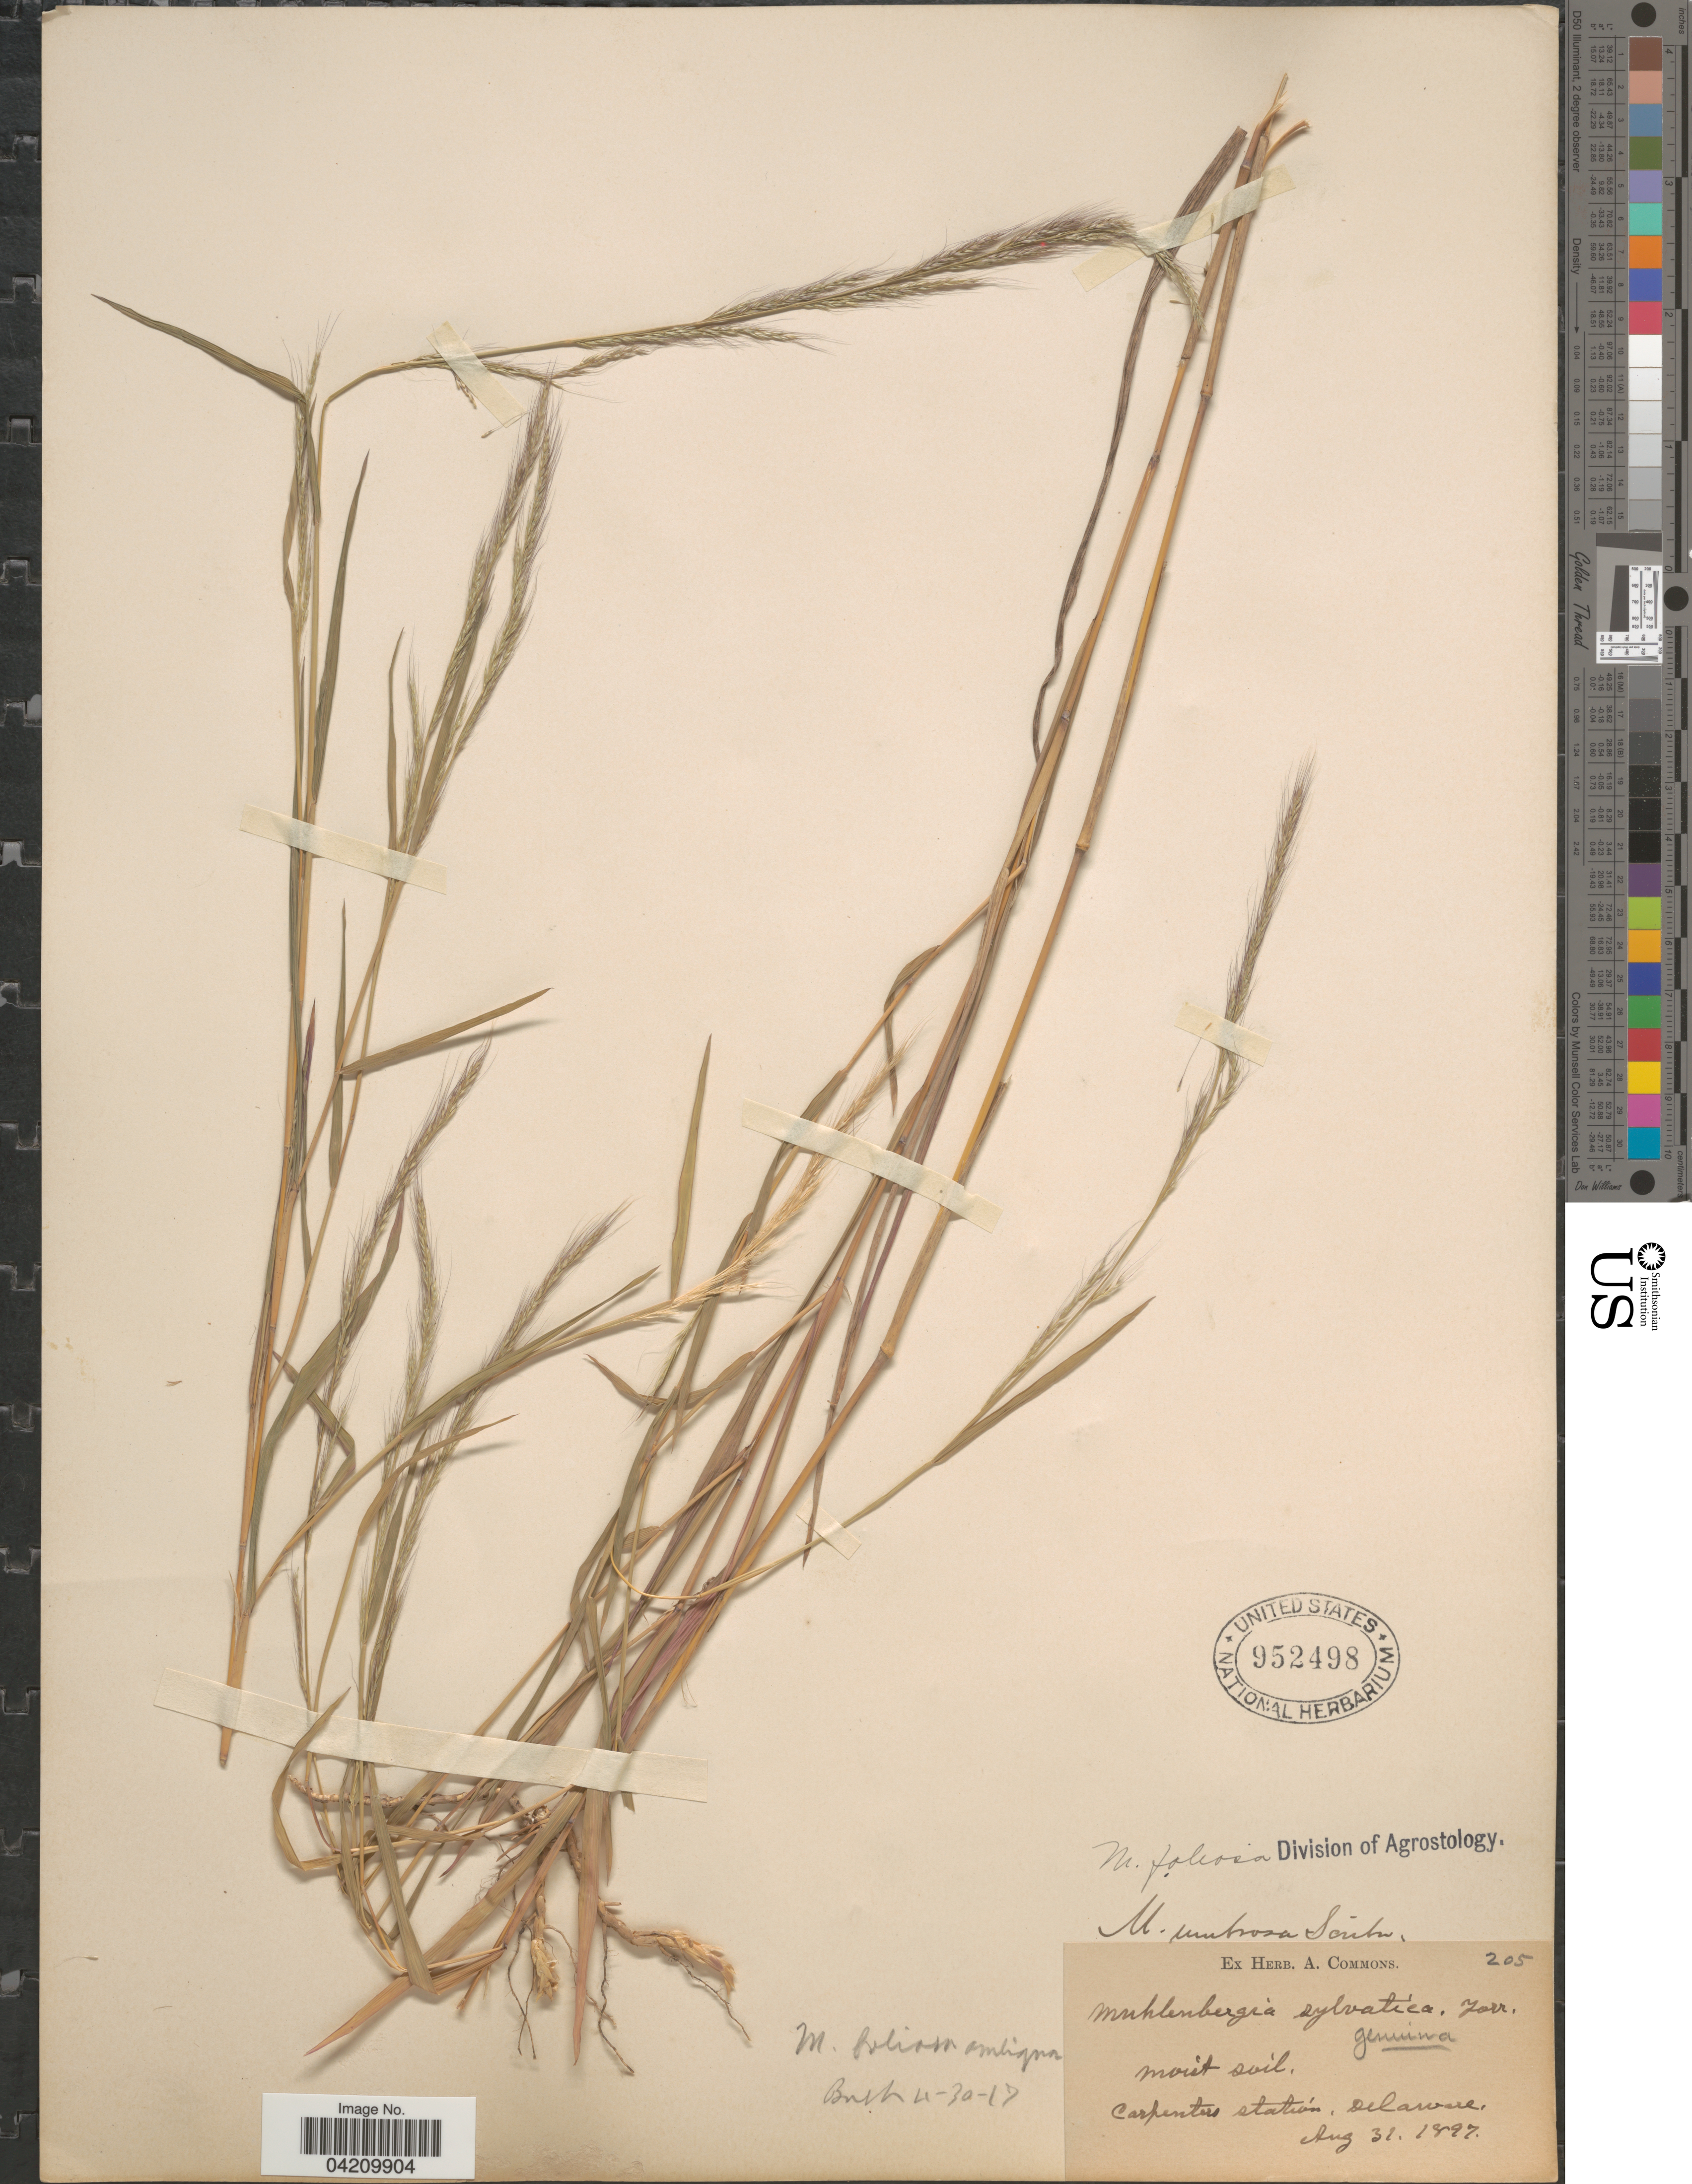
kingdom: Plantae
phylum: Tracheophyta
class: Liliopsida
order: Poales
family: Poaceae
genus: Muhlenbergia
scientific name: Muhlenbergia mexicana var. filiformis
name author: (Torr.) Scribn.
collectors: ex herb. A. Commons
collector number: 205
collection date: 1897-08-31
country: United States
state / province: Delaware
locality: Carpenter's Station.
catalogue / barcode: US 952498